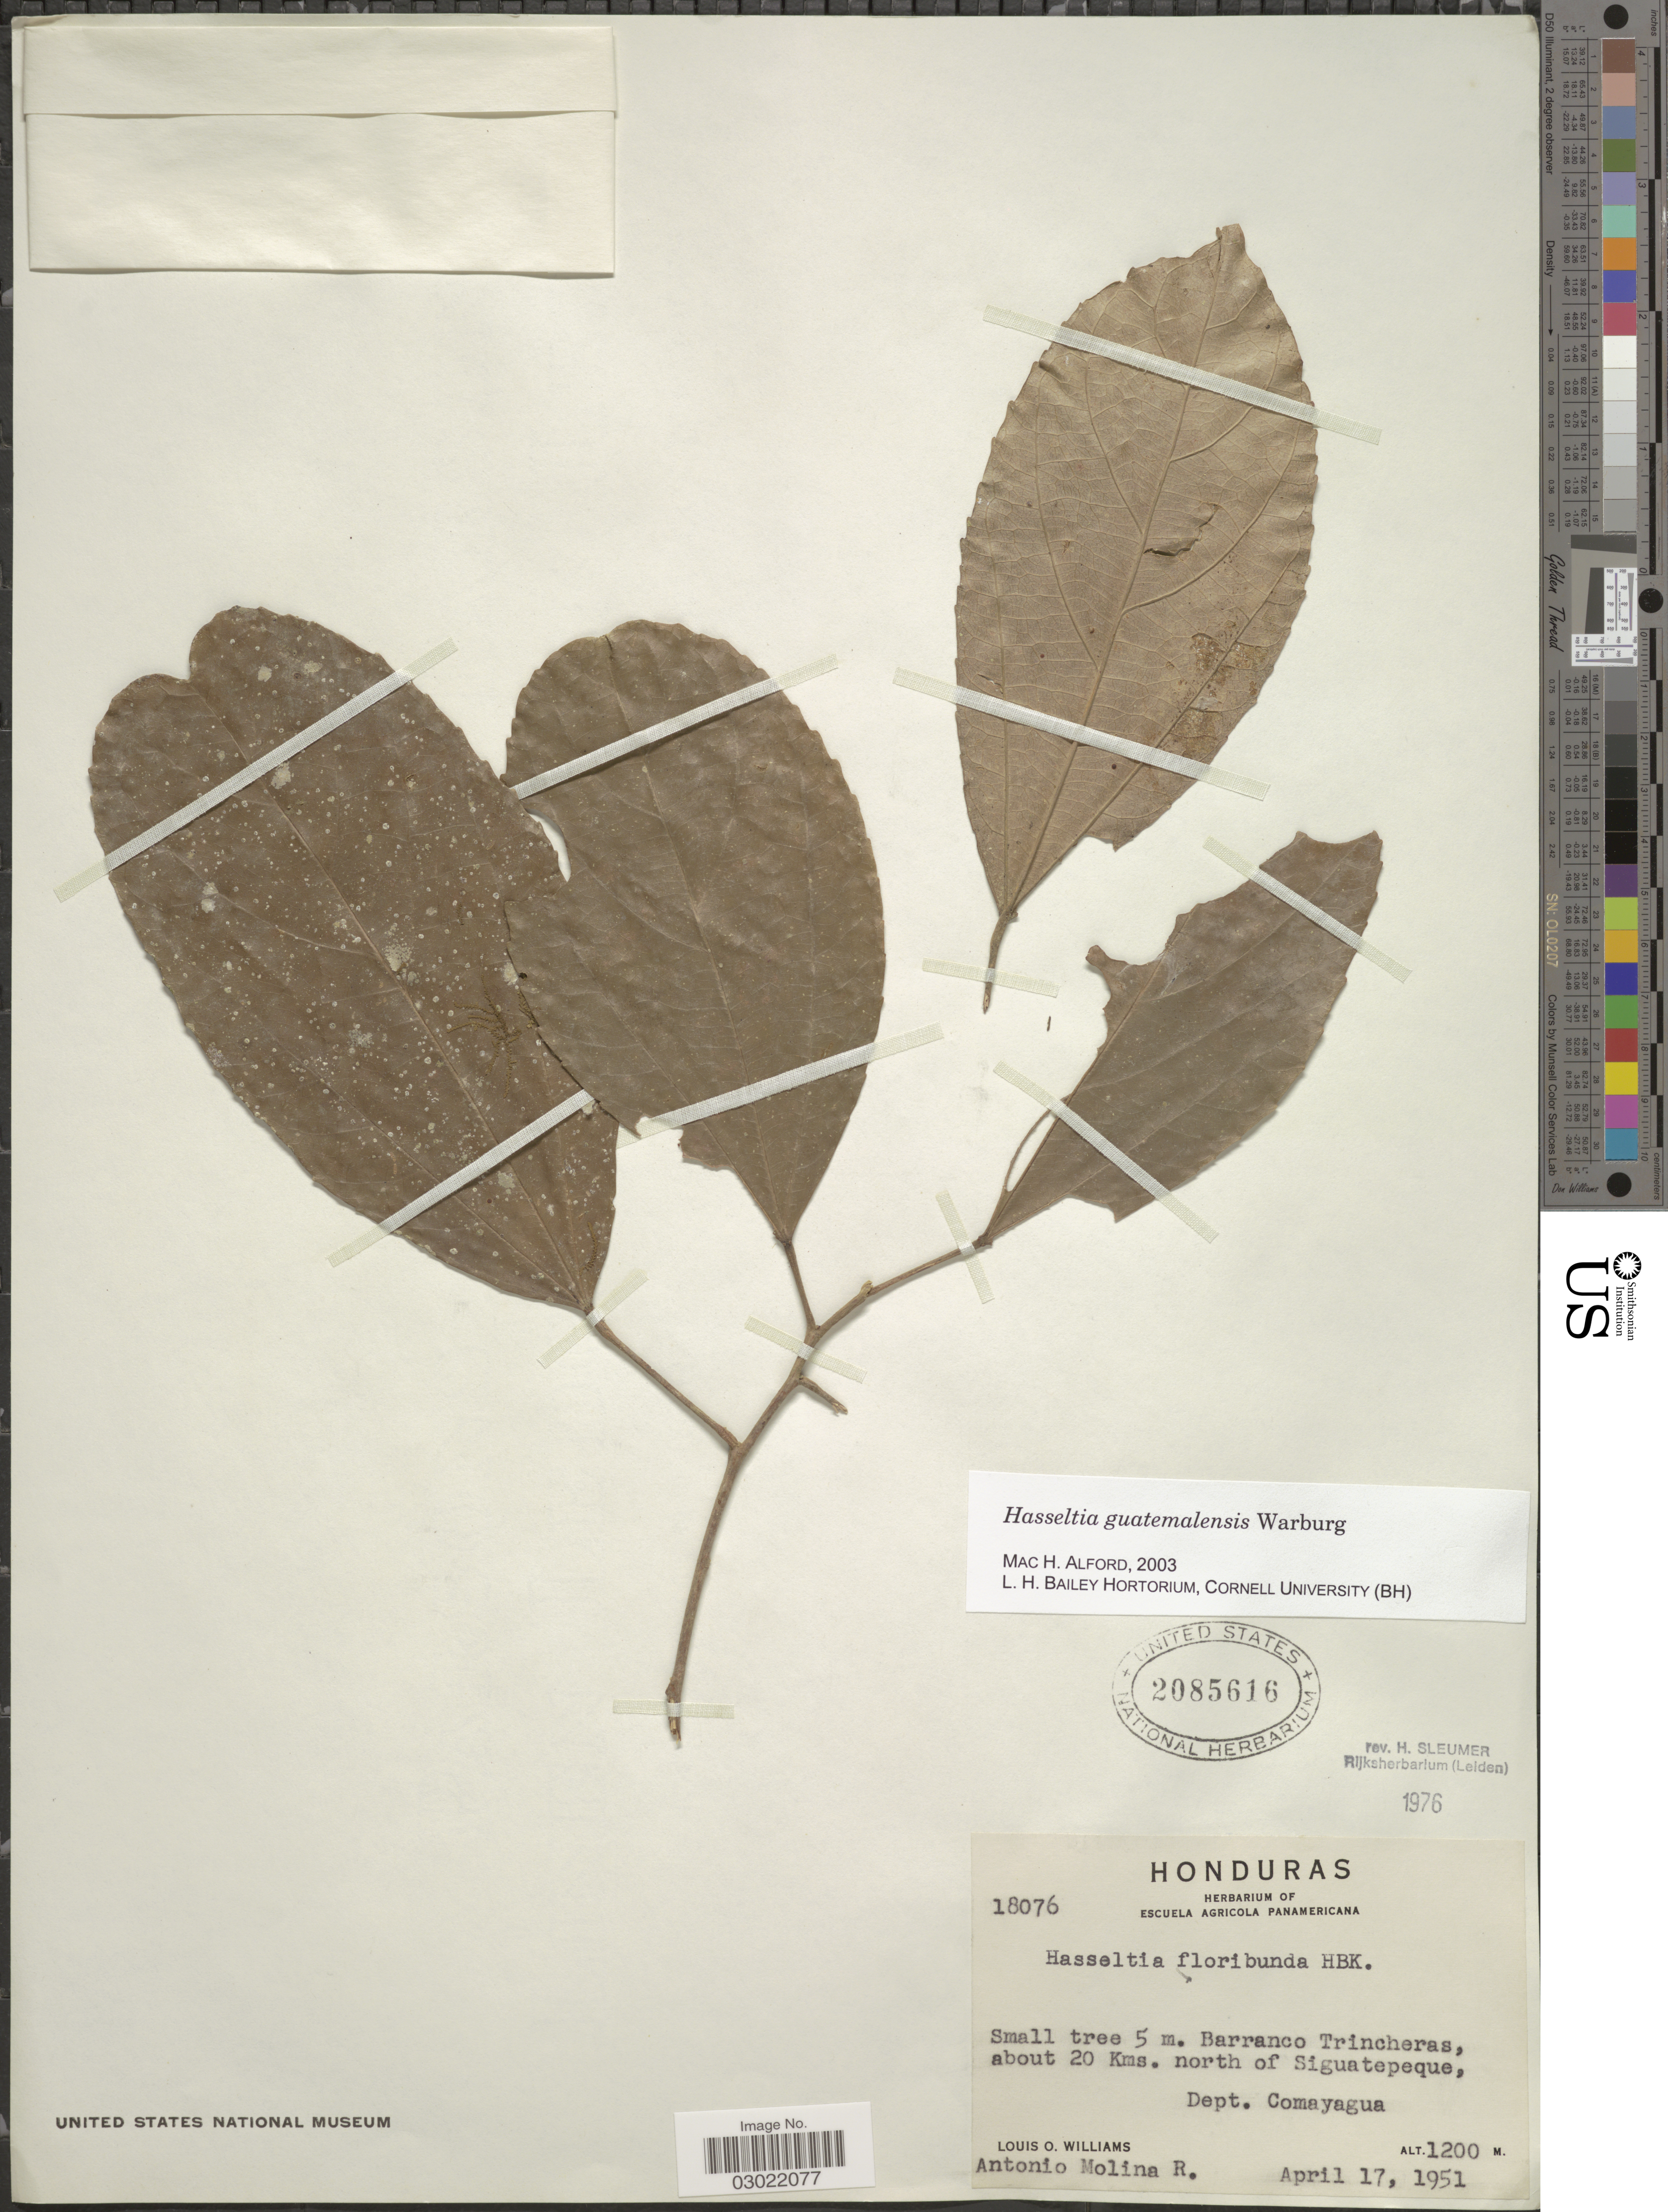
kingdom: Plantae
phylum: Tracheophyta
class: Magnoliopsida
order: Malpighiales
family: Salicaceae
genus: Hasseltia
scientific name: Hasseltia guatemalensis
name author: Warb.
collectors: L. O. Williams & A. Molina R.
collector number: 18076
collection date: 1951-04-17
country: Honduras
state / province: Comayagua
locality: Barranco Trincheras, about 20 Kms. north of Siguatepeque, Dept. Comayagua.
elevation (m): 1200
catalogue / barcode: US 2085616